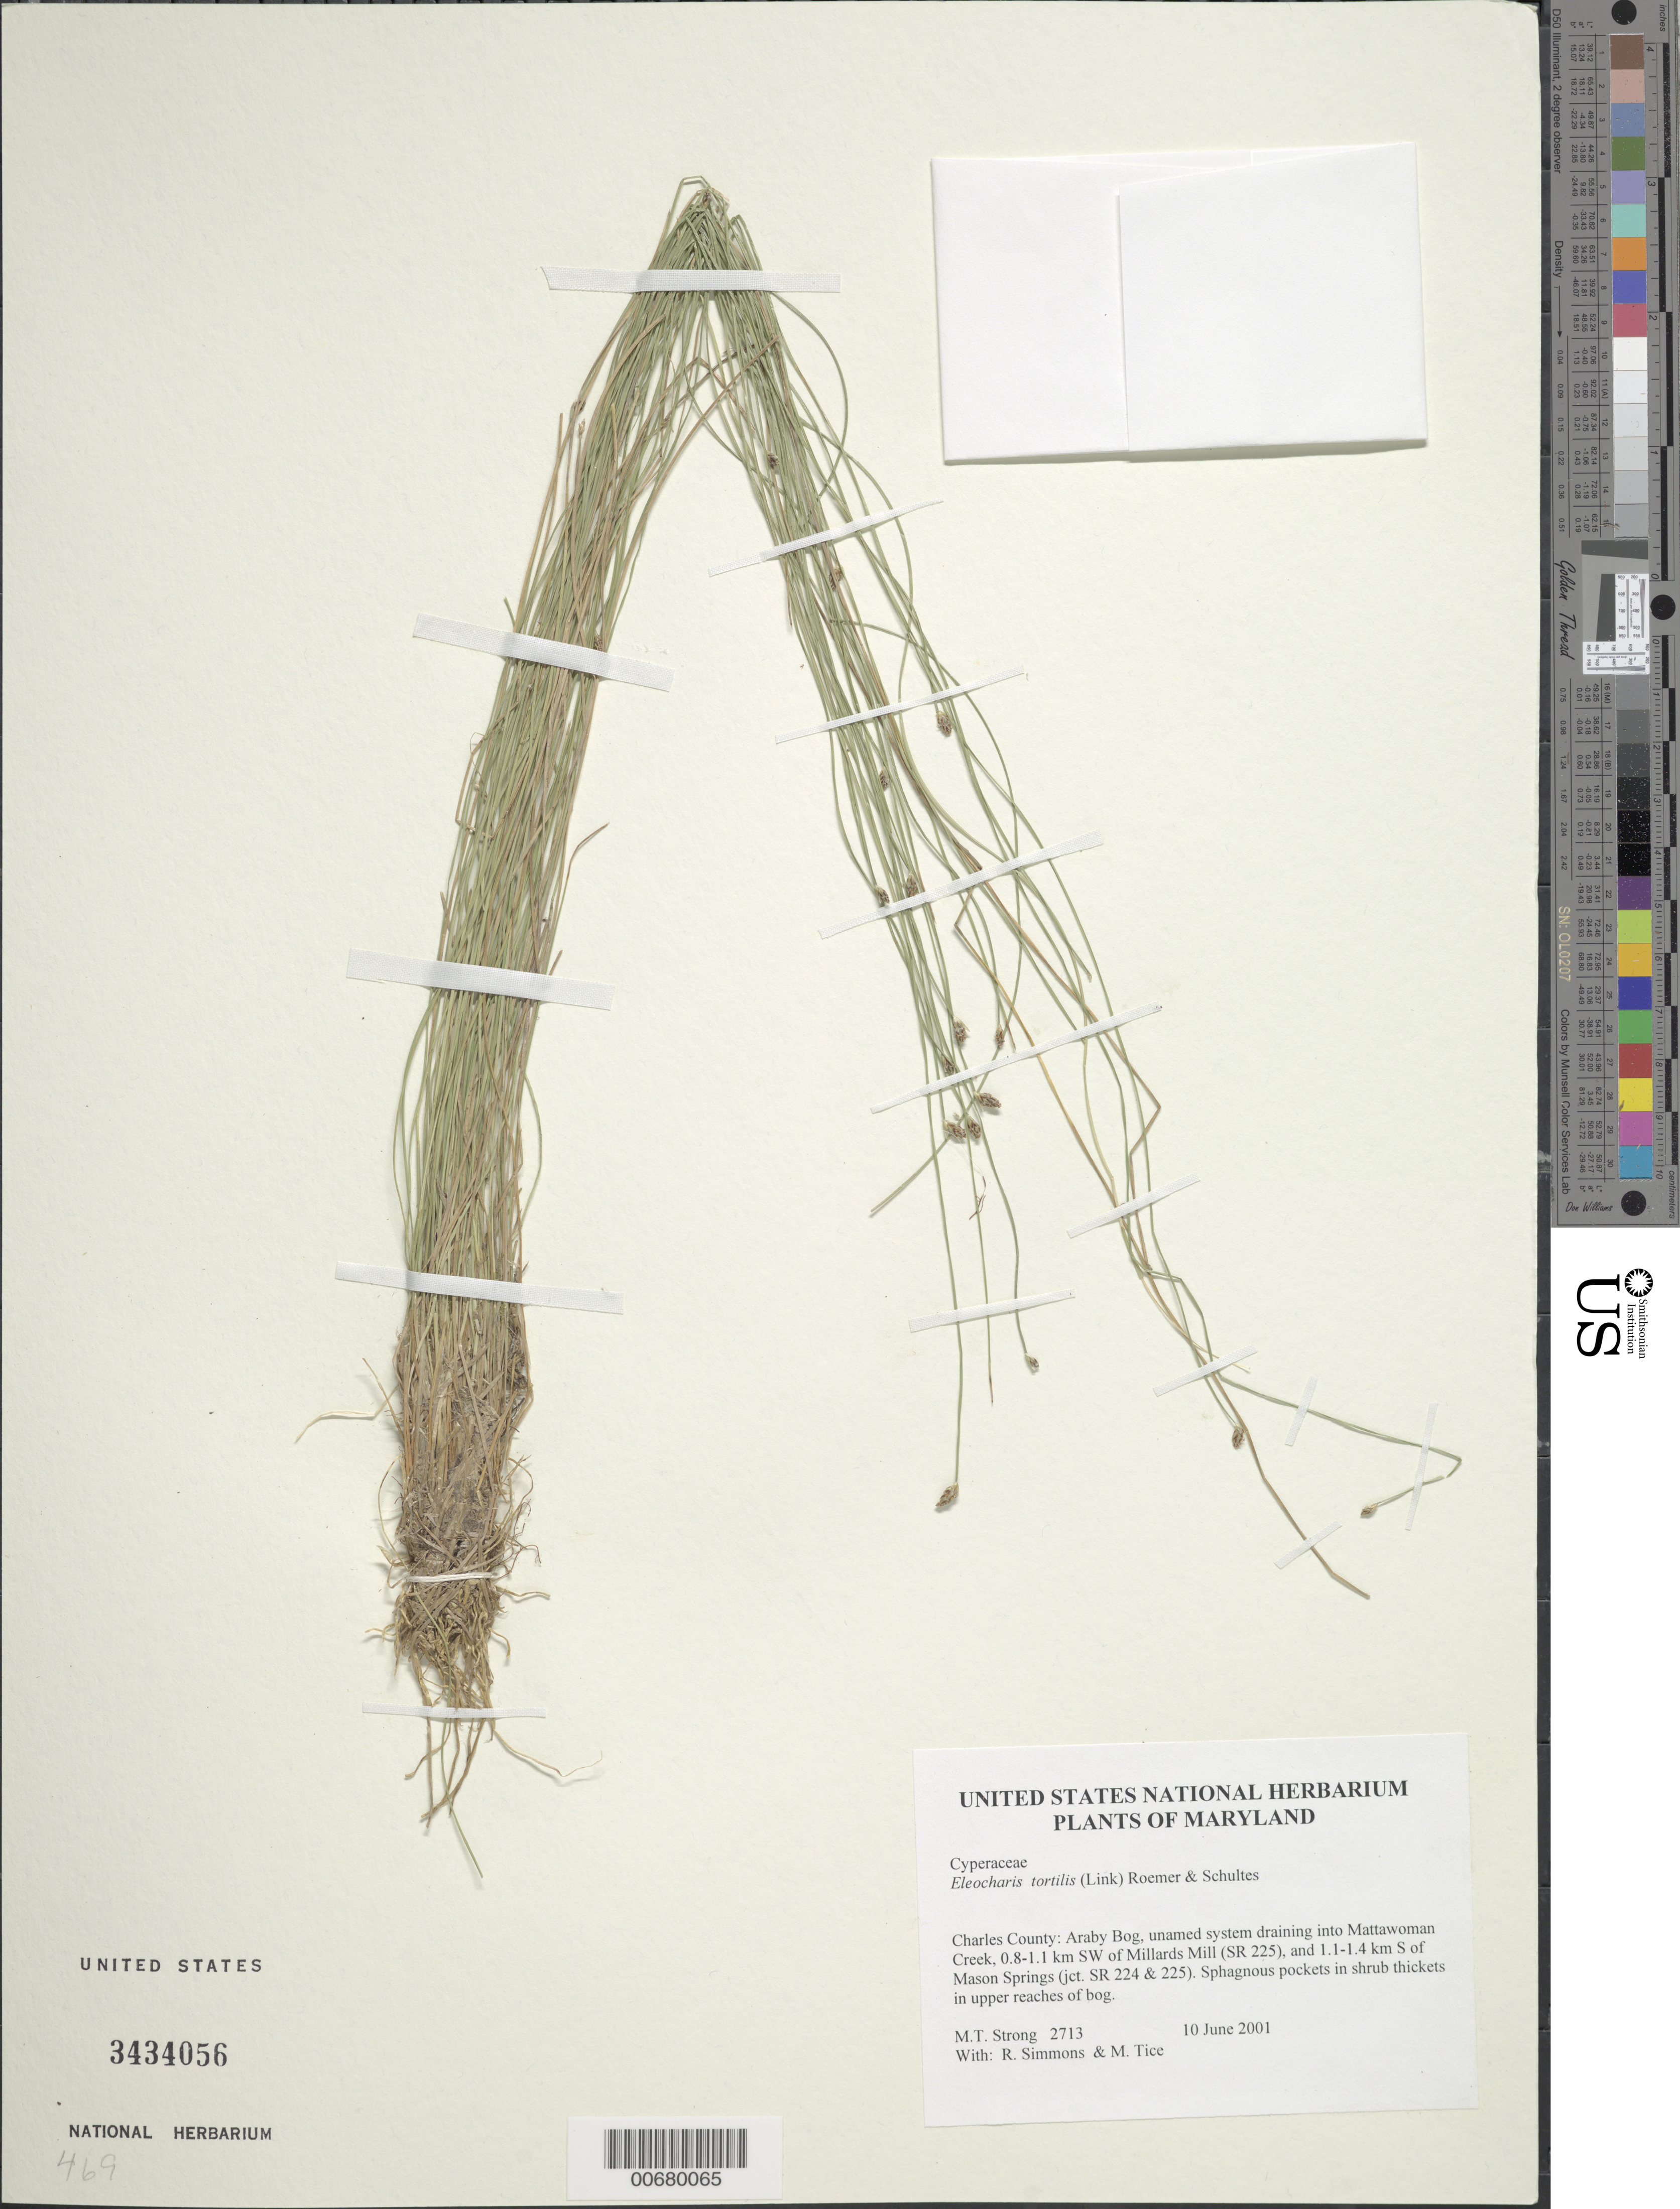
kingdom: Plantae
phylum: Tracheophyta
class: Liliopsida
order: Poales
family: Cyperaceae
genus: Eleocharis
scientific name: Eleocharis tortilis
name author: (Link) Schult.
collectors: M. T. Strong, R. Simmons & M. Tice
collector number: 2713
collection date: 2001-06-10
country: United States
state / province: Maryland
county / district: Charles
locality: Charles County: Araby Bog, unamed system draining into Mattawoman Creek, 0.8-1.1 km SW of Millards Mill (SR 225), and 1.1- 1.4 km S of Mason Springs (jct. SR 224 & 225)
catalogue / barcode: US 3434056